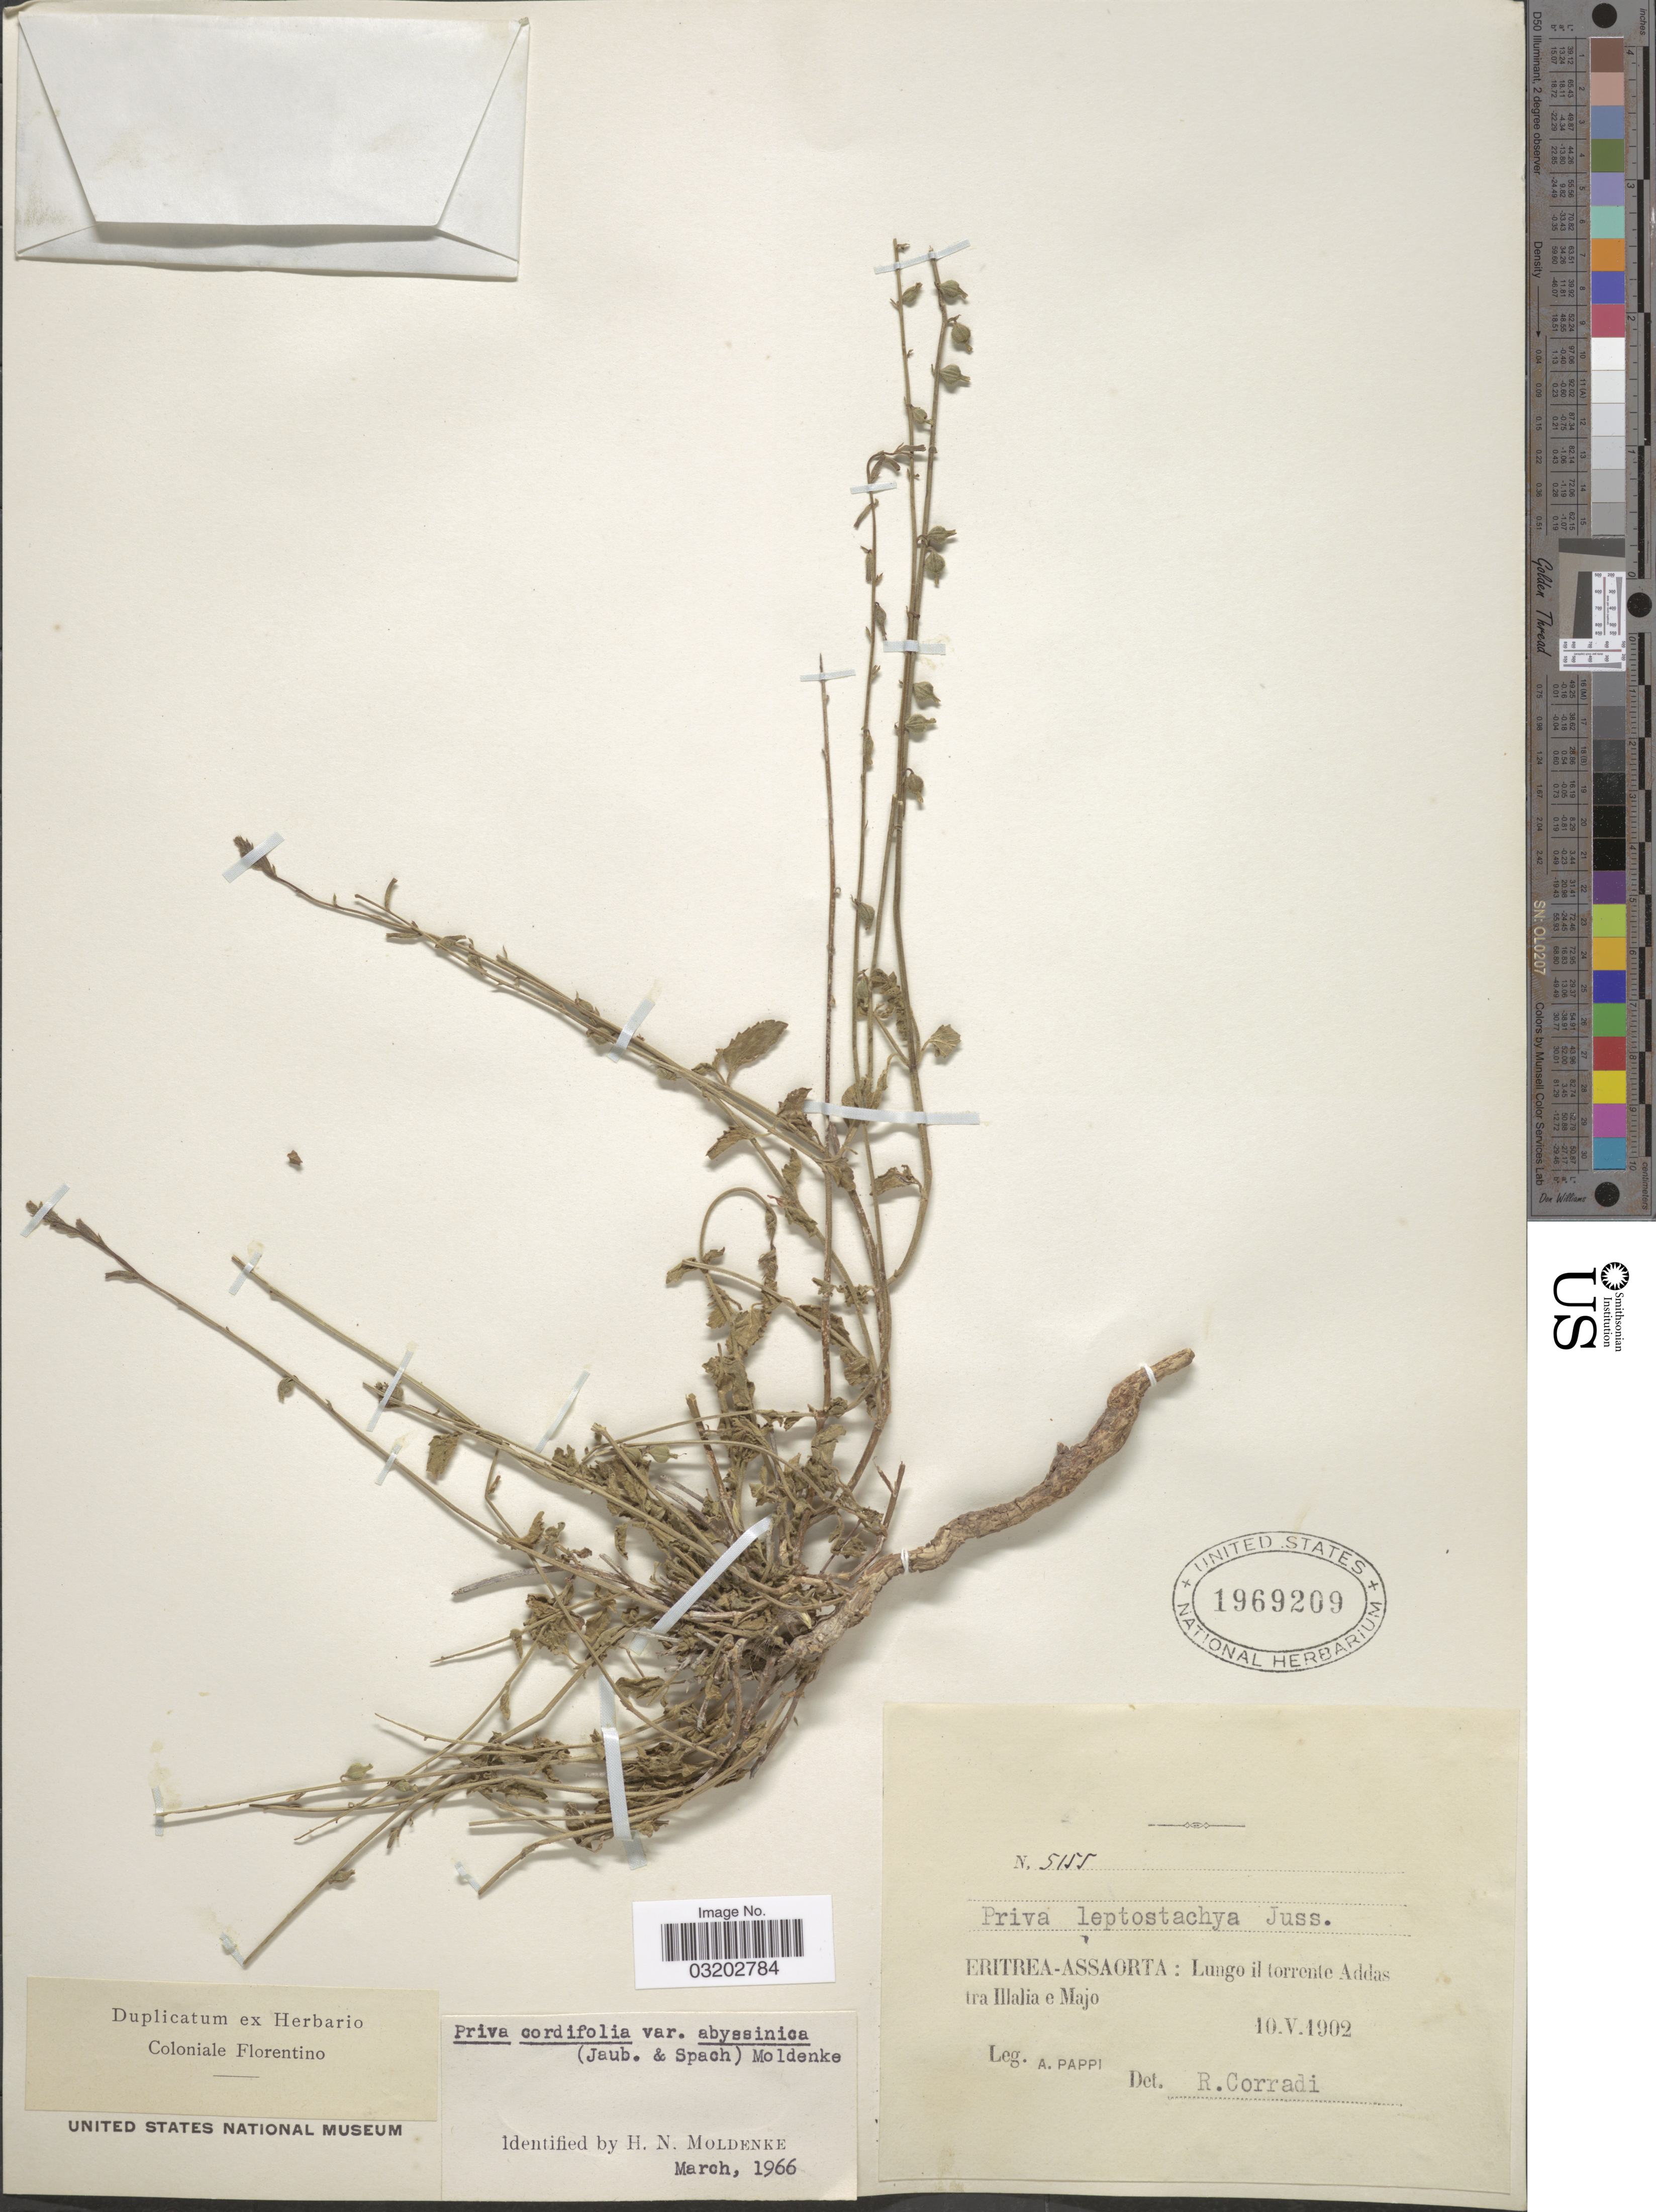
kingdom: Plantae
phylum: Tracheophyta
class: Magnoliopsida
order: Lamiales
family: Verbenaceae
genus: Priva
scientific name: Priva adhaerens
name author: (Forssk.) Chiov.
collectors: A. Pappi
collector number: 5155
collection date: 1902-05-10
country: Eritrea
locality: Eritrea-Assaorta: Lungo il torrente Addas tra Illalia e Majo.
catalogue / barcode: US 1969209